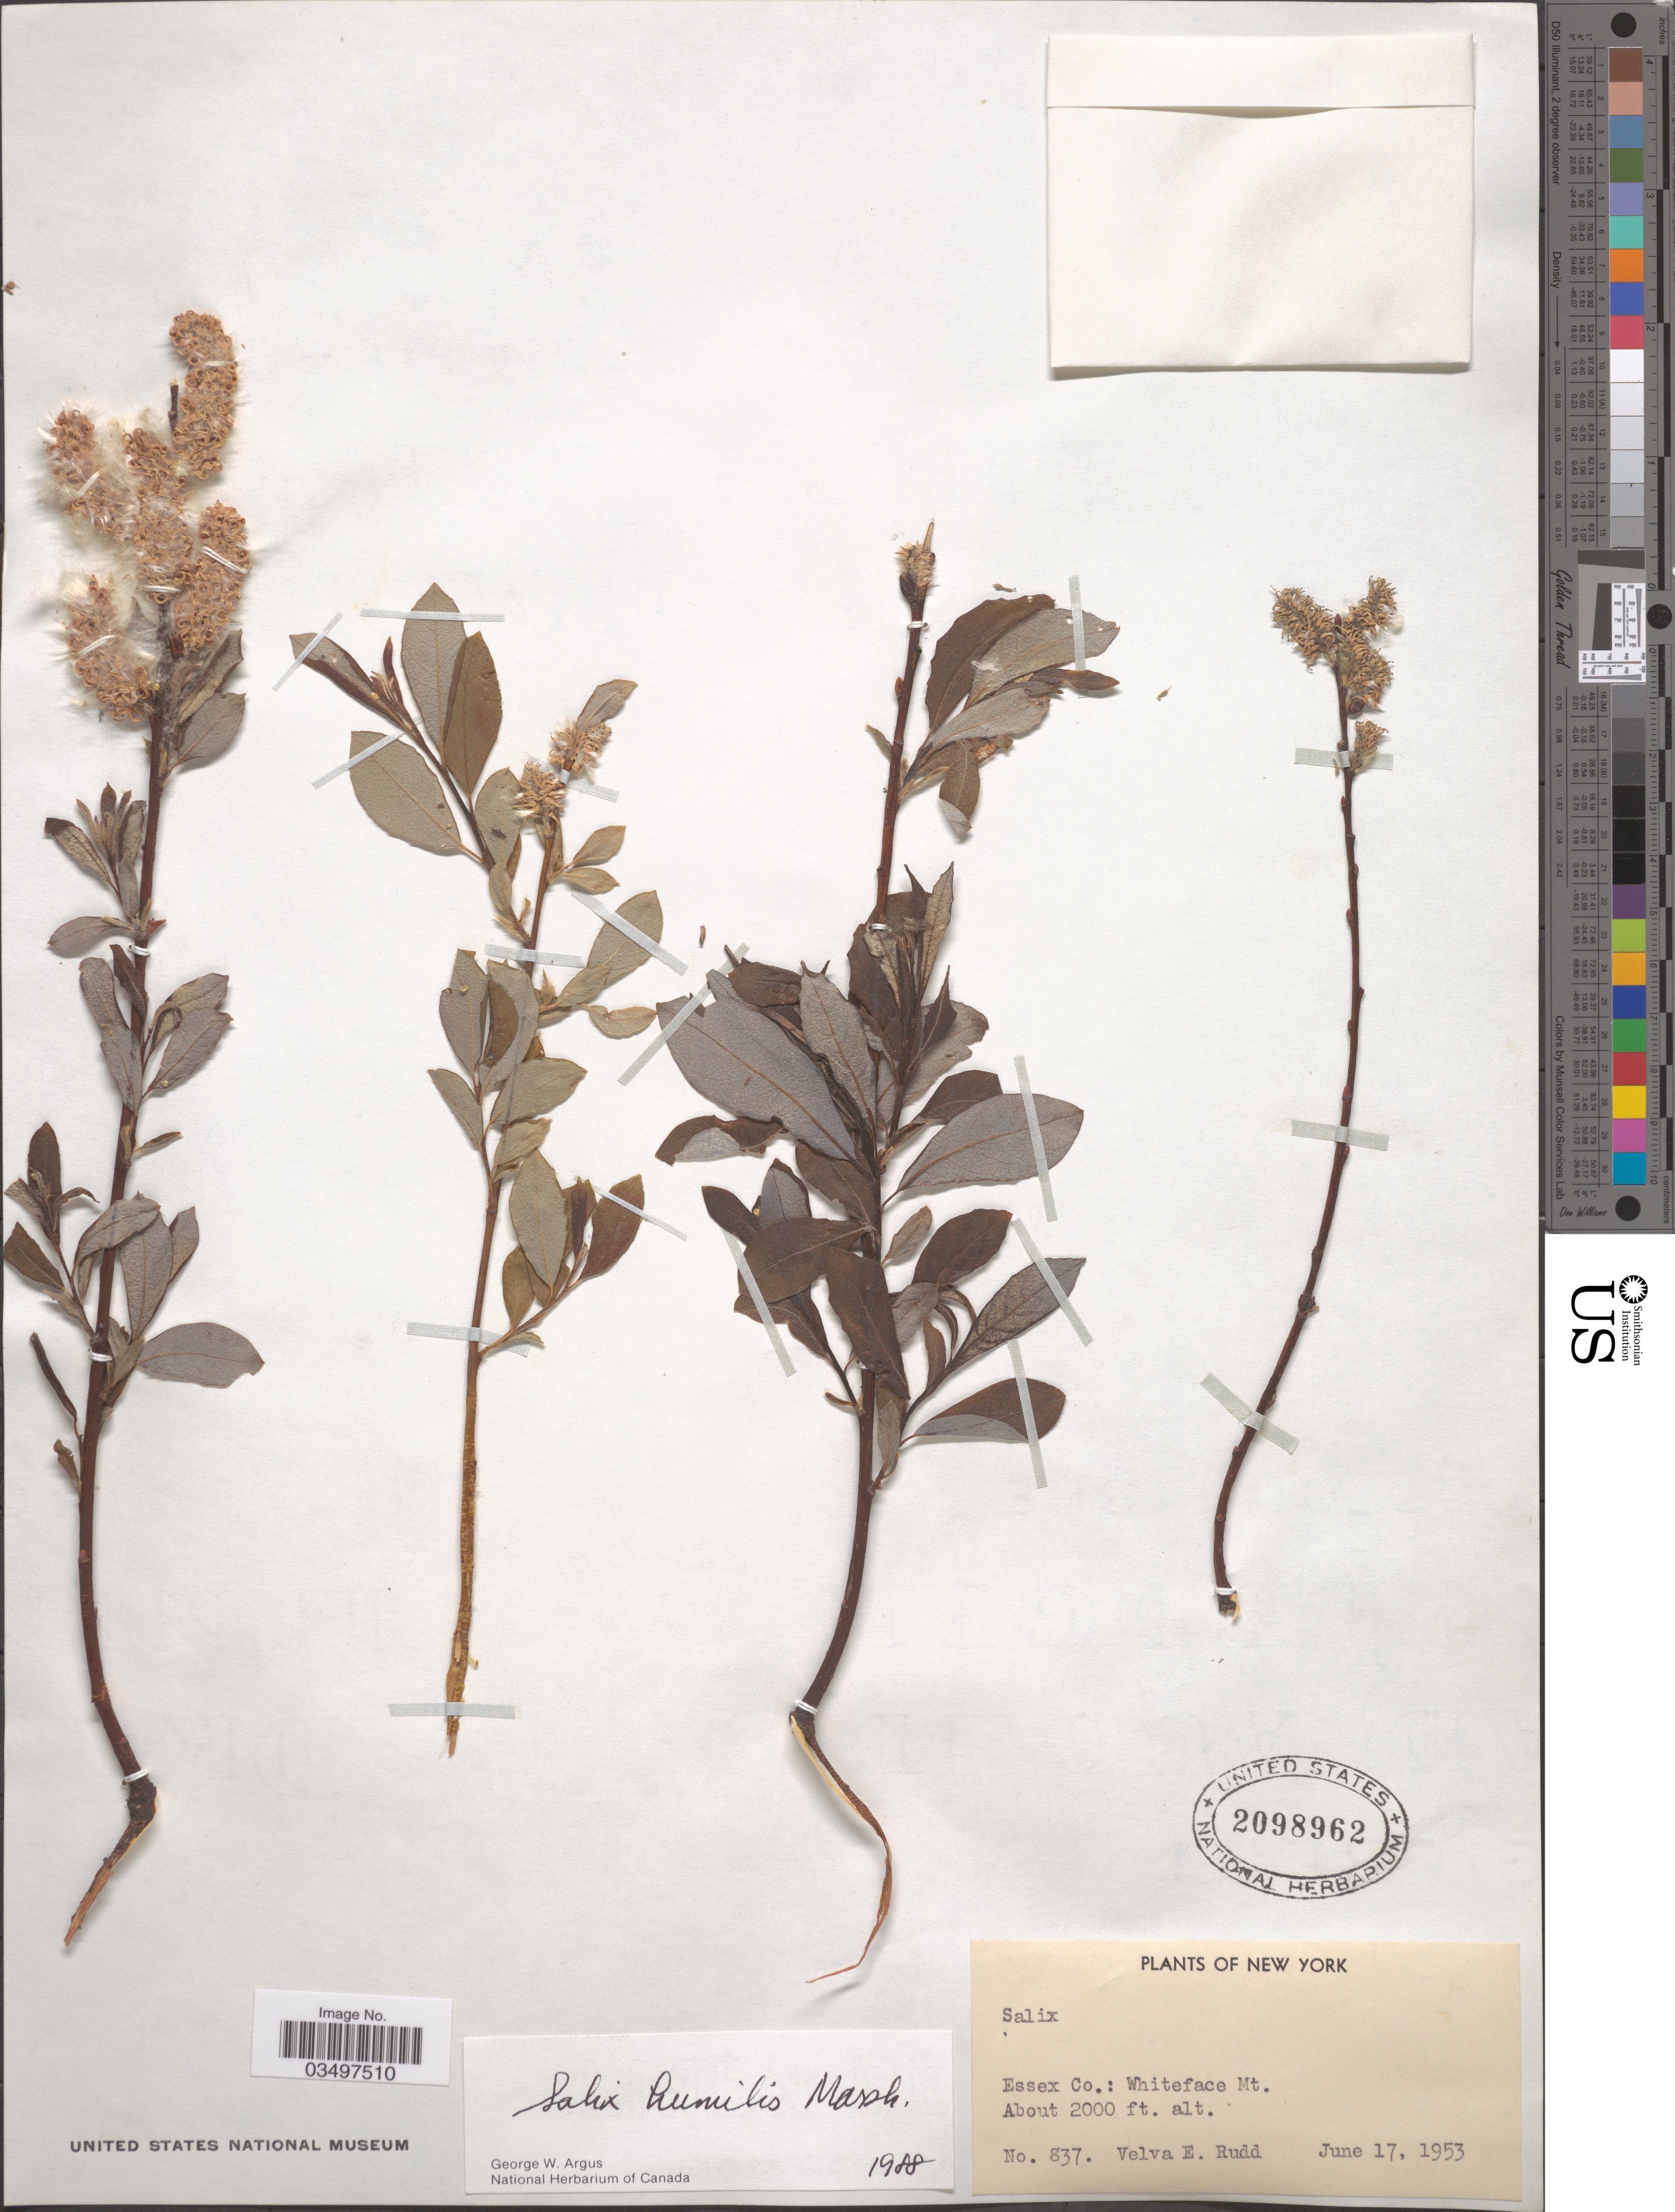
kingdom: Plantae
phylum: Tracheophyta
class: Magnoliopsida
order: Malpighiales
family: Salicaceae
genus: Salix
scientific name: Salix humilis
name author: Marshall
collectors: V. E. Rudd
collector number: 837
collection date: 1953-06-17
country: United States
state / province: New York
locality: Essex Co.: Whiteface Mt.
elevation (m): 610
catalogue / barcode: US 2098962